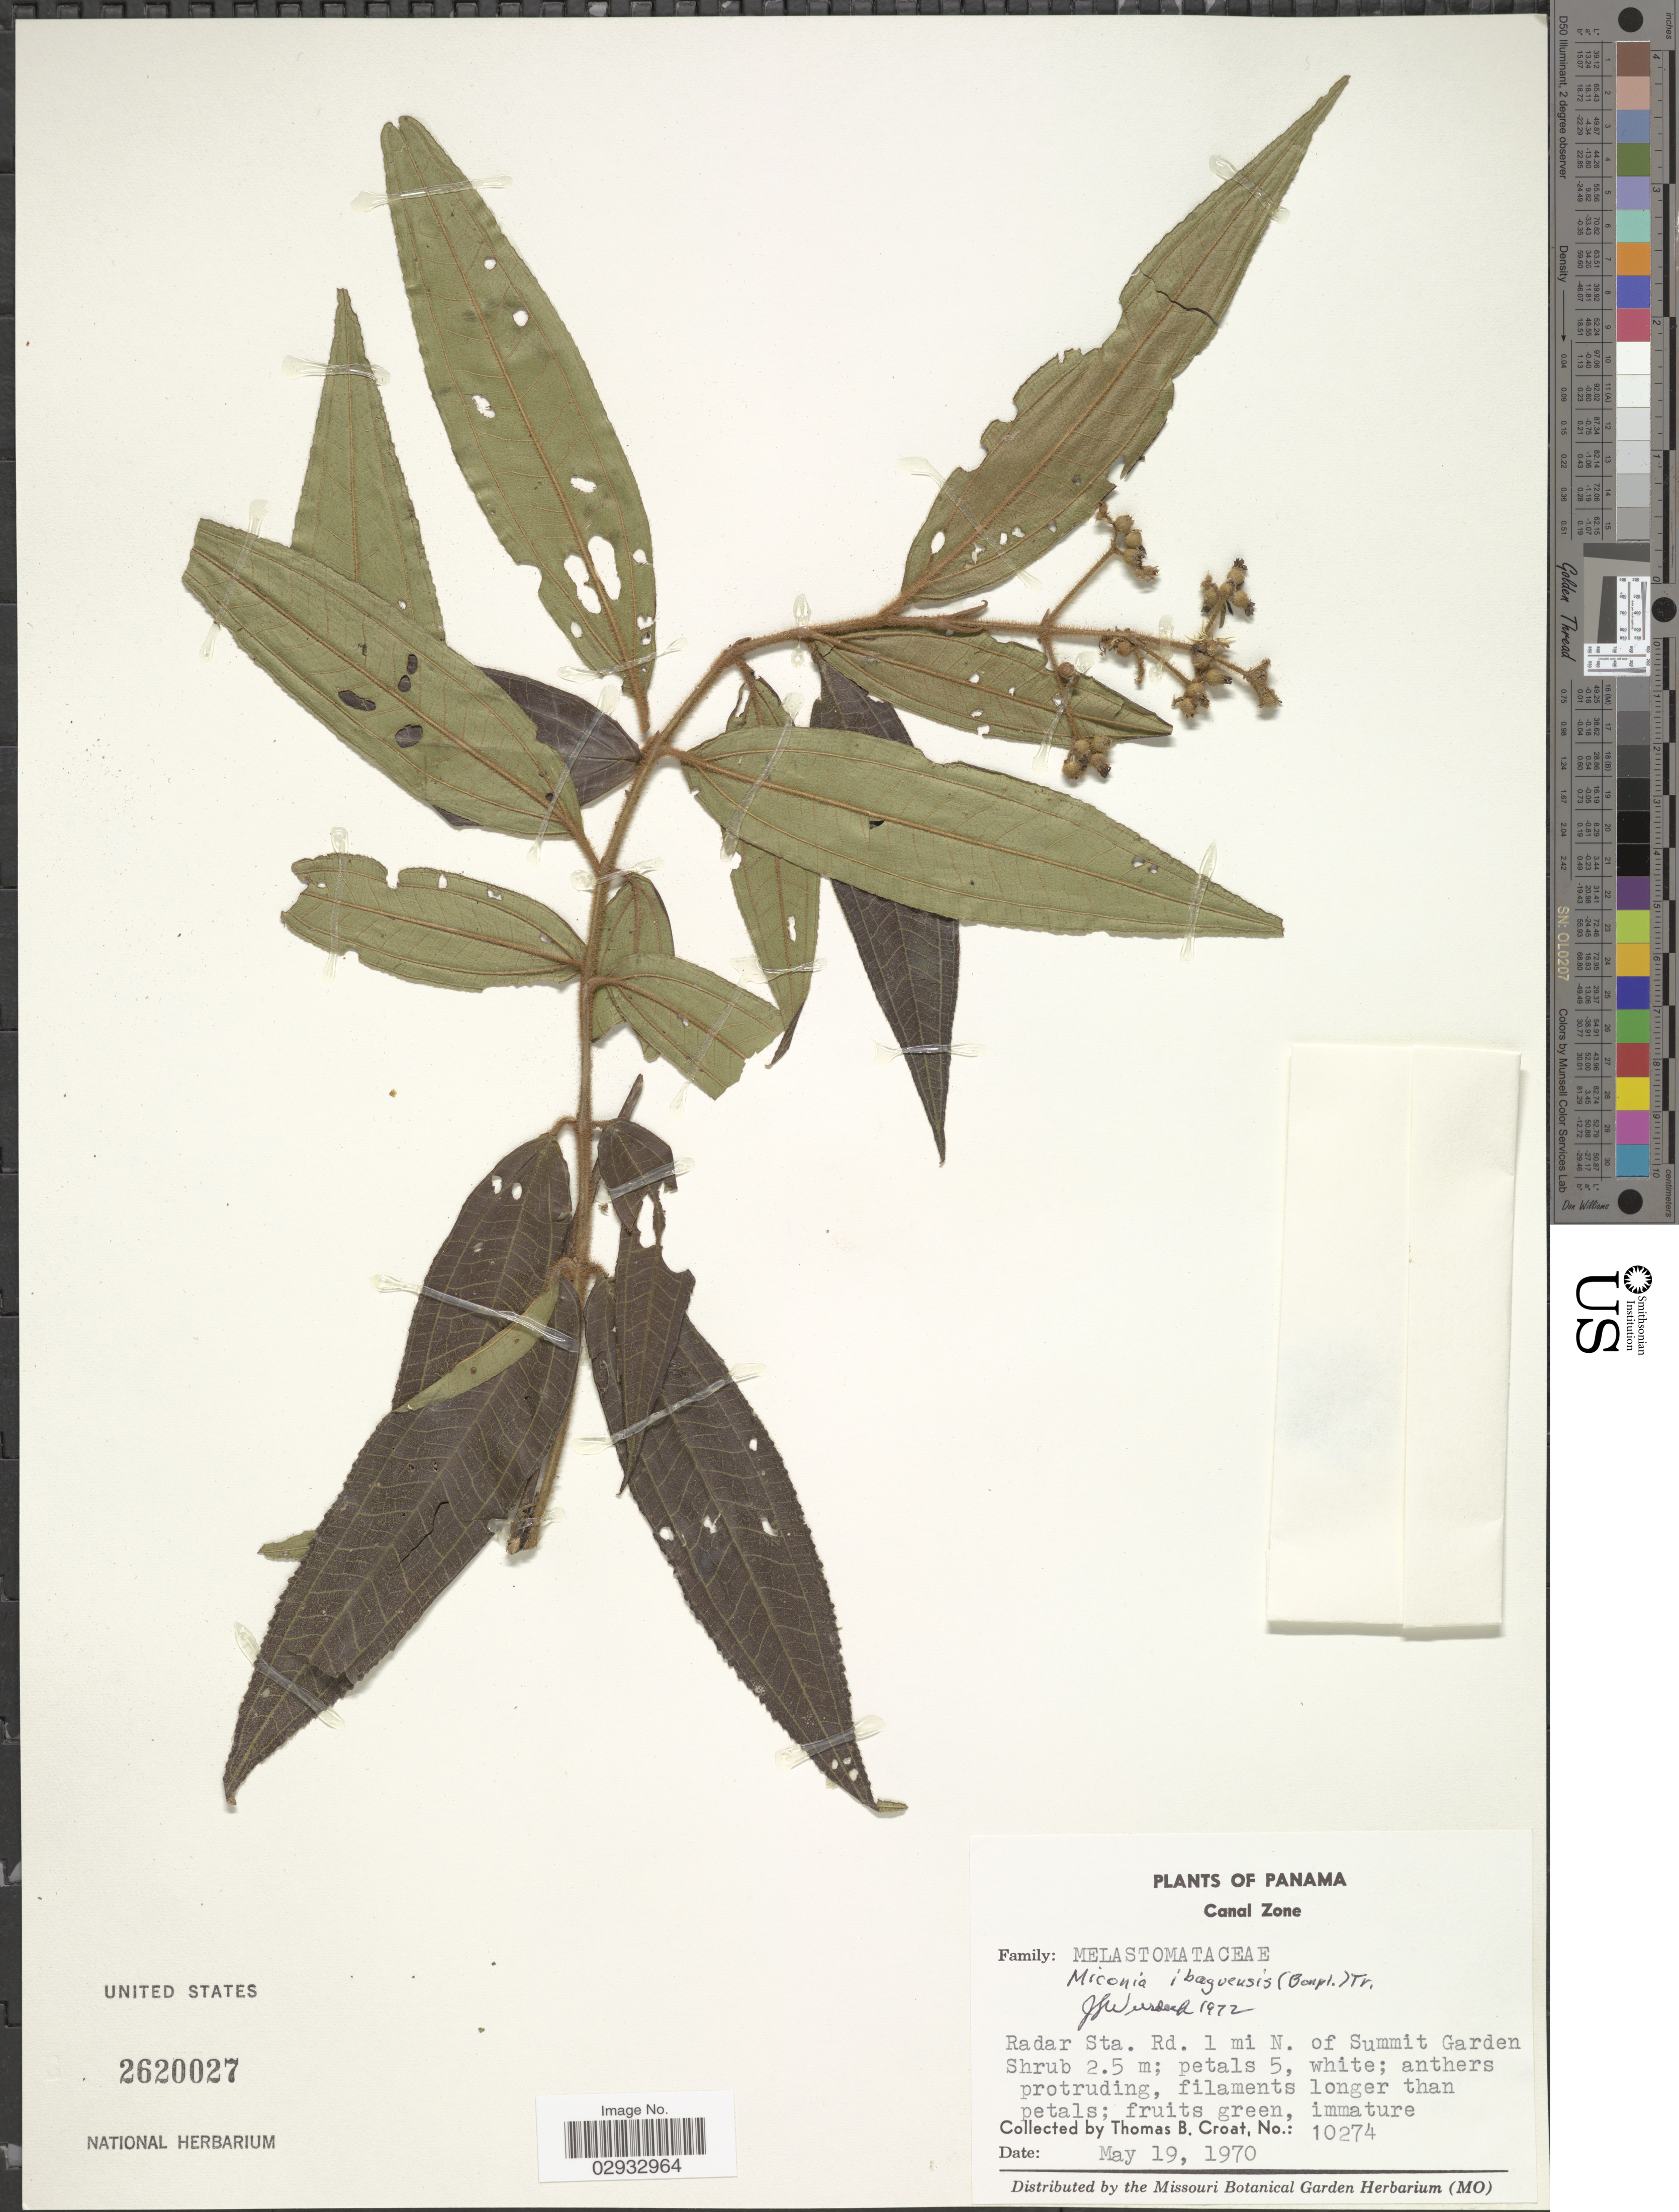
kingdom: Plantae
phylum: Tracheophyta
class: Magnoliopsida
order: Myrtales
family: Melastomataceae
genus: Miconia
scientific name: Miconia ibaguensis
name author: (Bonpl.) Triana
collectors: T. B. Croat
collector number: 10274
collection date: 1970-05-19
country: Panama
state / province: Colón / Panamá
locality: Canal Zone. Radar Sta. Rd. 1 mi N. of Summit Garden.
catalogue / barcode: US 2620027